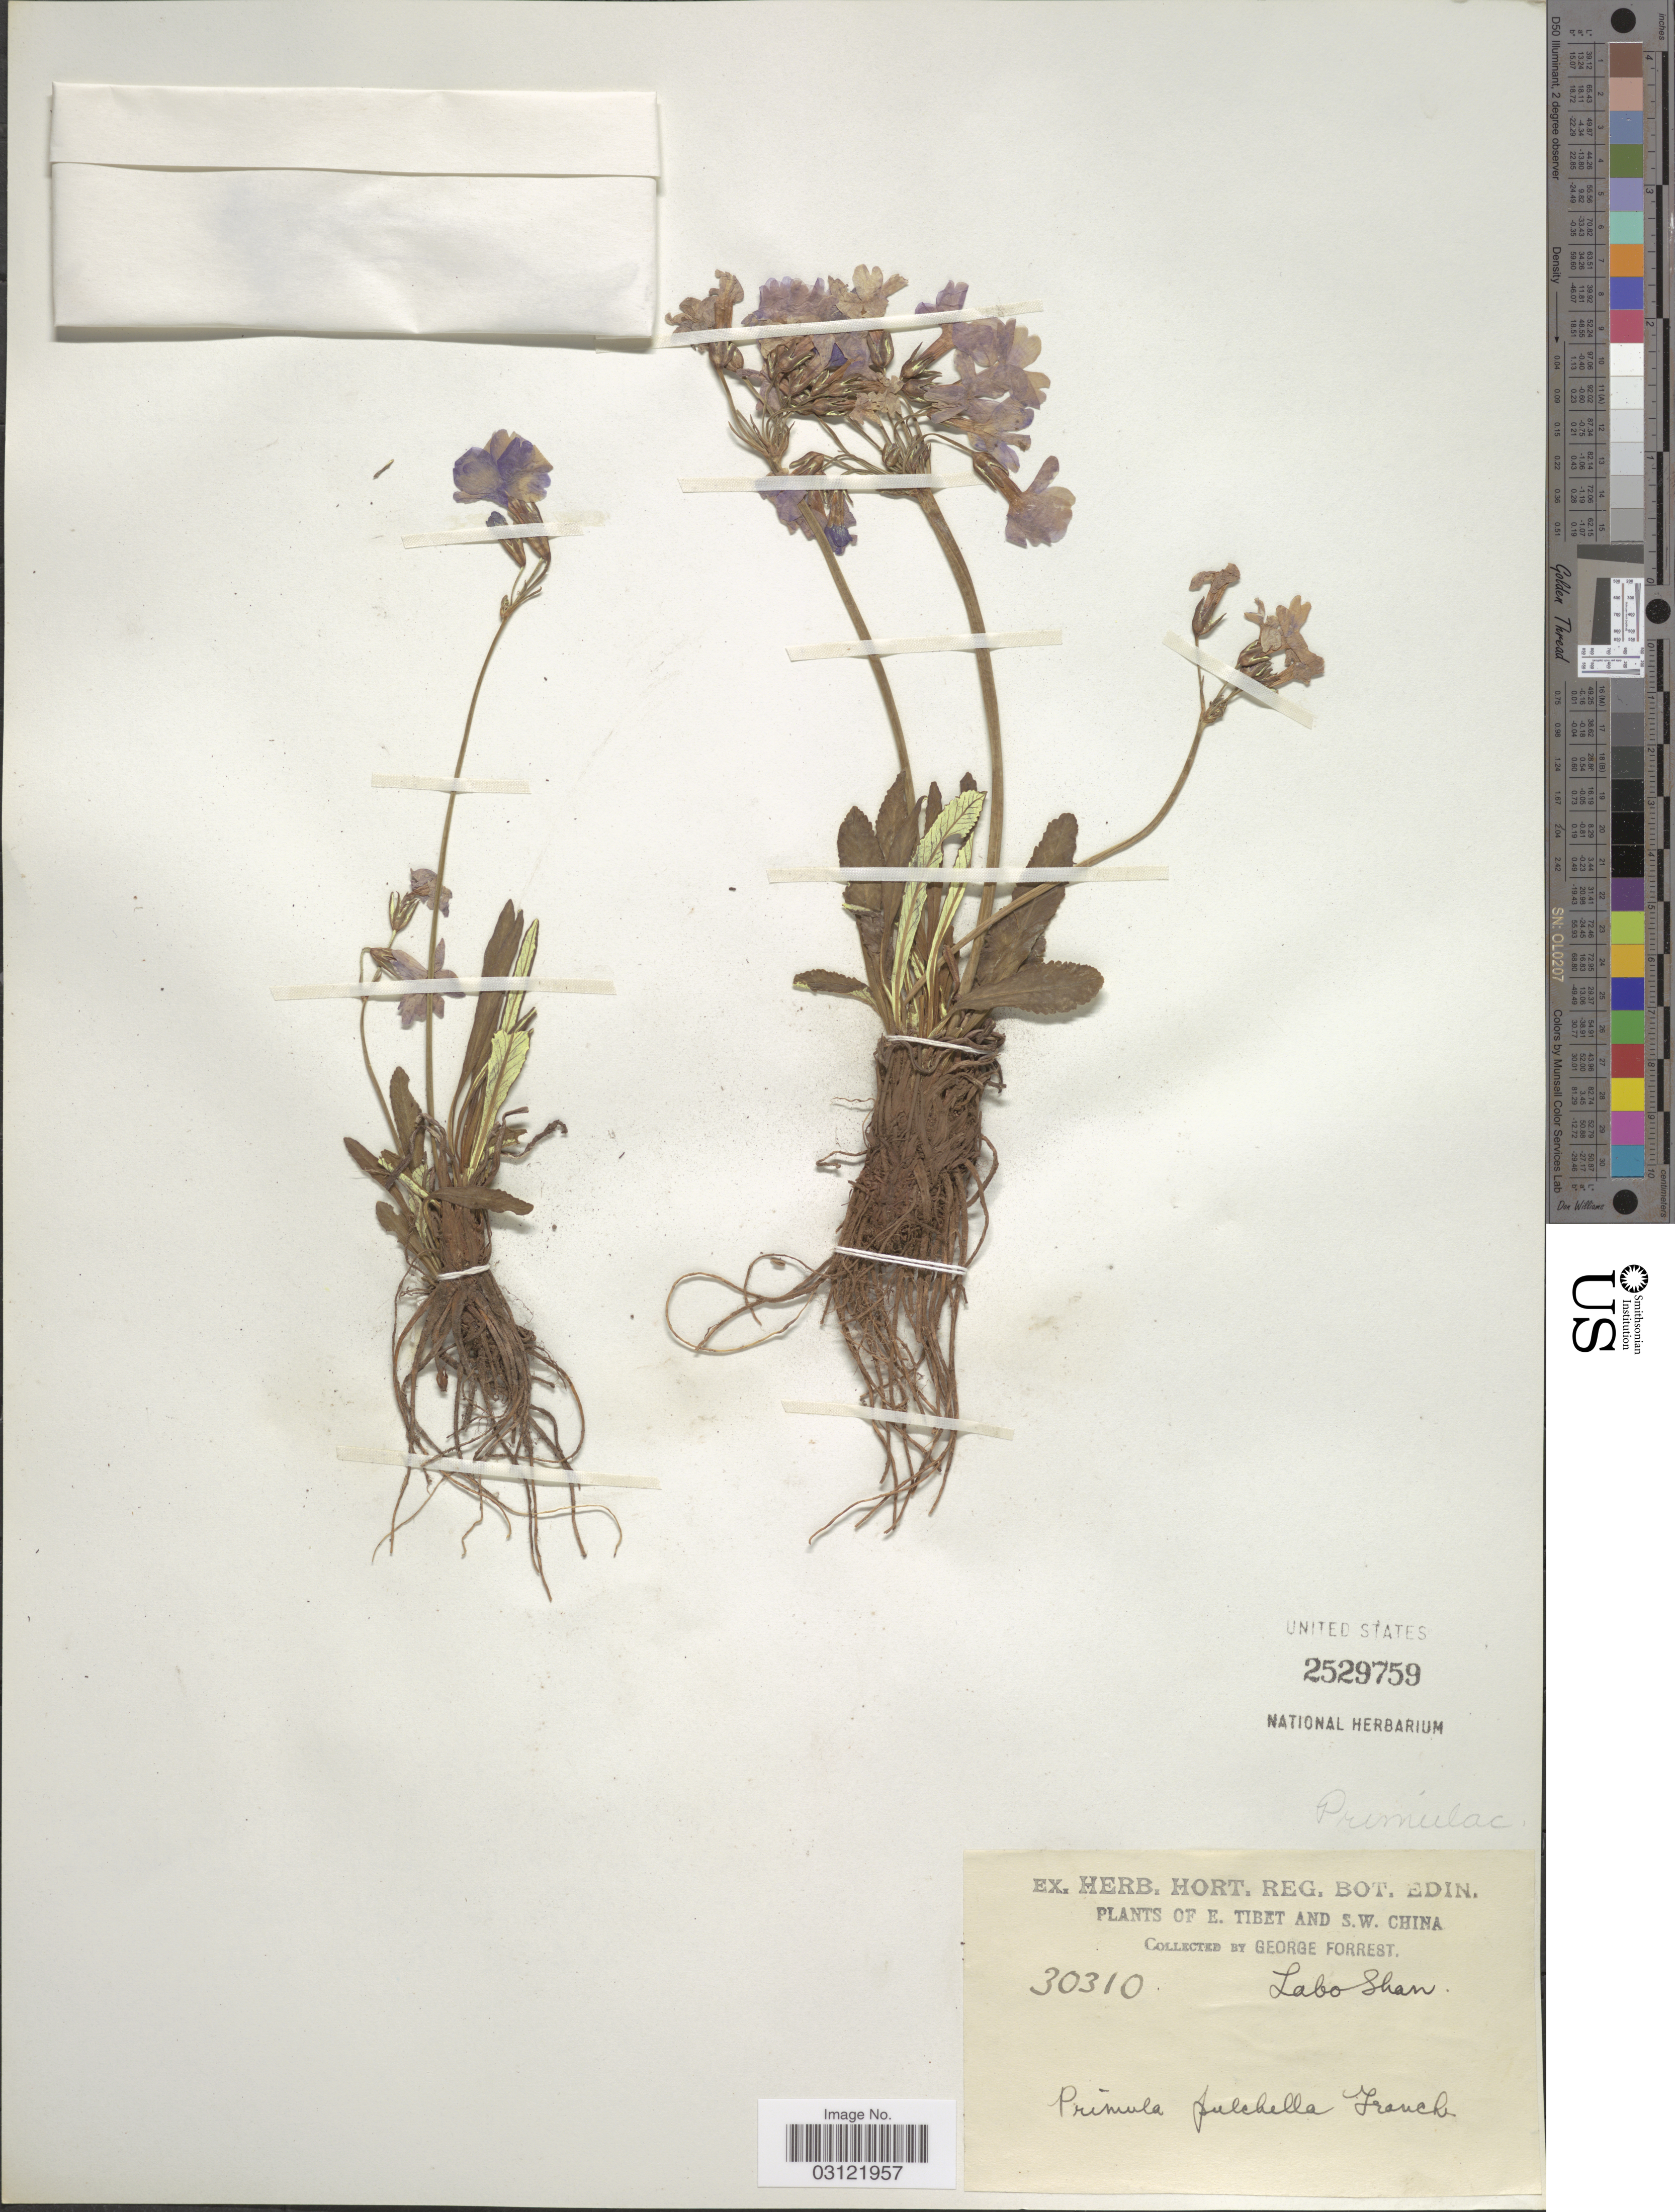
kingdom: Plantae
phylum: Tracheophyta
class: Magnoliopsida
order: Ericales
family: Primulaceae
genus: Primula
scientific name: Primula pulchella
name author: Franch.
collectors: G. Forrest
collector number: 30310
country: China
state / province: Xizang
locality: E. Tibet and S.W. China. Labo Shan.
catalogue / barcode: US 2529759